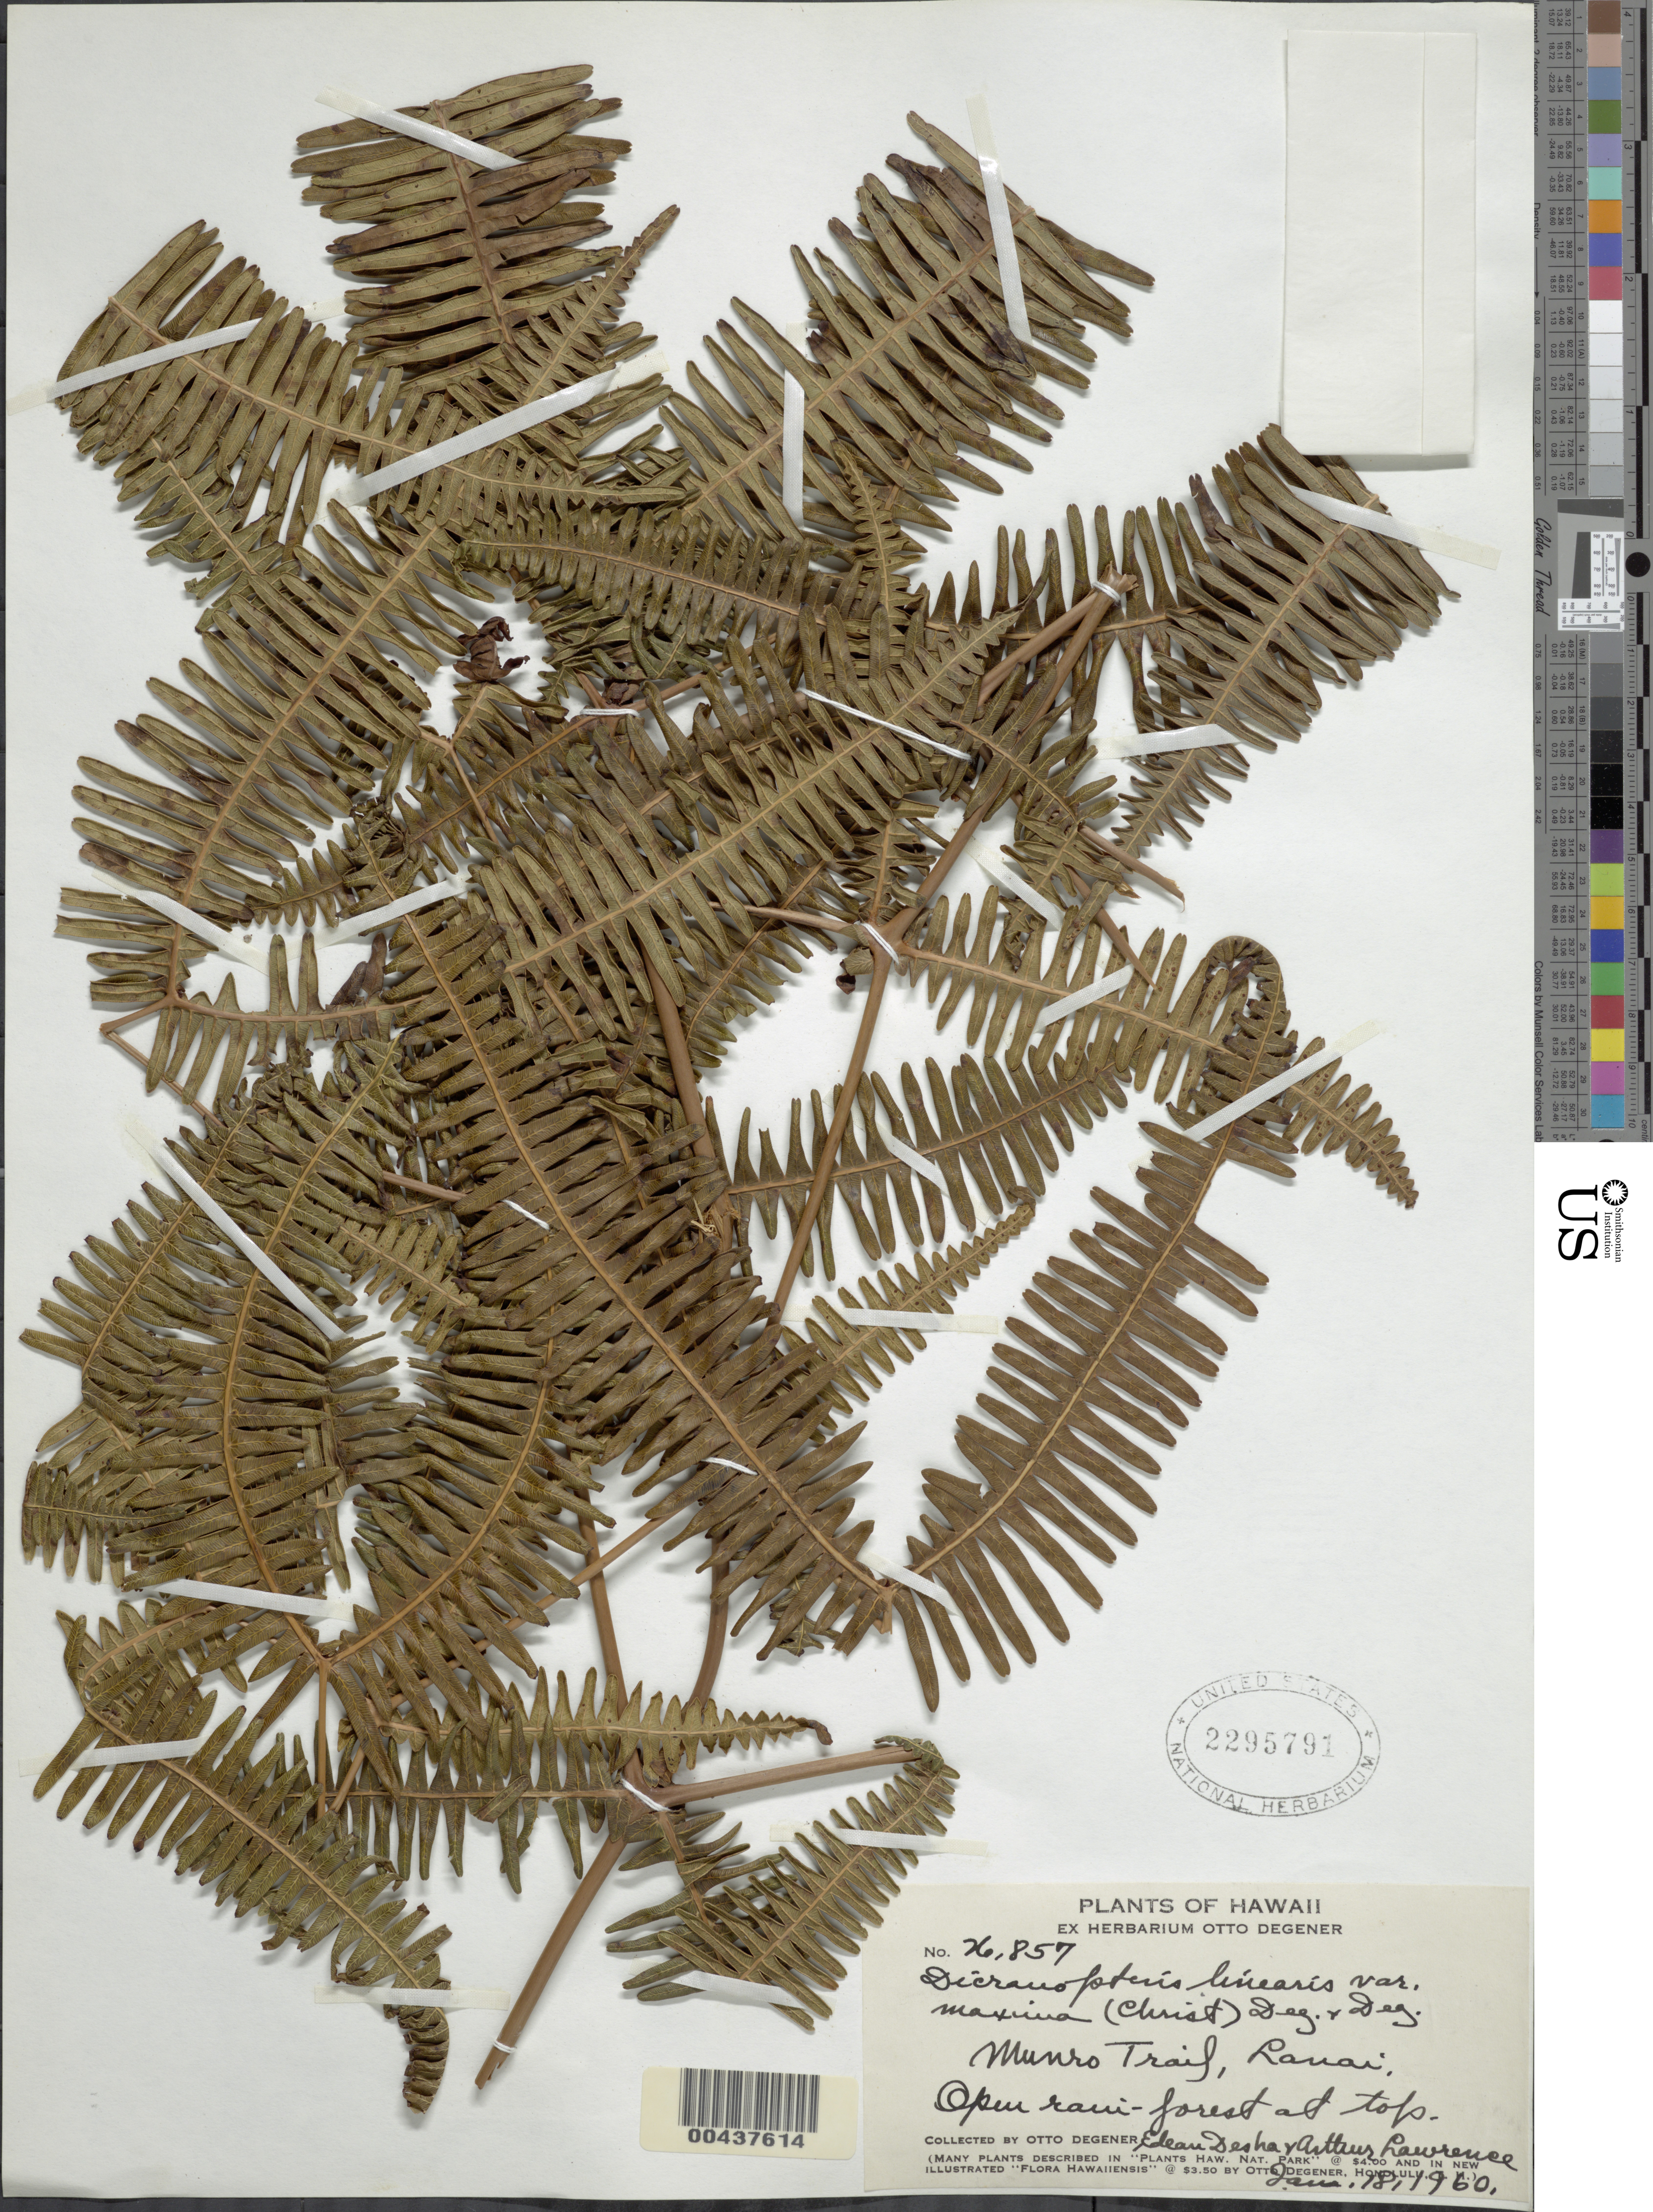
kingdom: Plantae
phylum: Tracheophyta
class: Polypodiopsida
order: Gleicheniales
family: Gleicheniaceae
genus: Dicranopteris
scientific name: Dicranopteris linearis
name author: (Burm. f.) Underw.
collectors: O. Degener, E. Desha & A. Lawrence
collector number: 26857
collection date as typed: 18 Jan 1960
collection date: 1960-01-18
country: United States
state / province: Hawaii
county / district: Maui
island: Lana'i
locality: Munro Trail, Lanai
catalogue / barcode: US 2295791